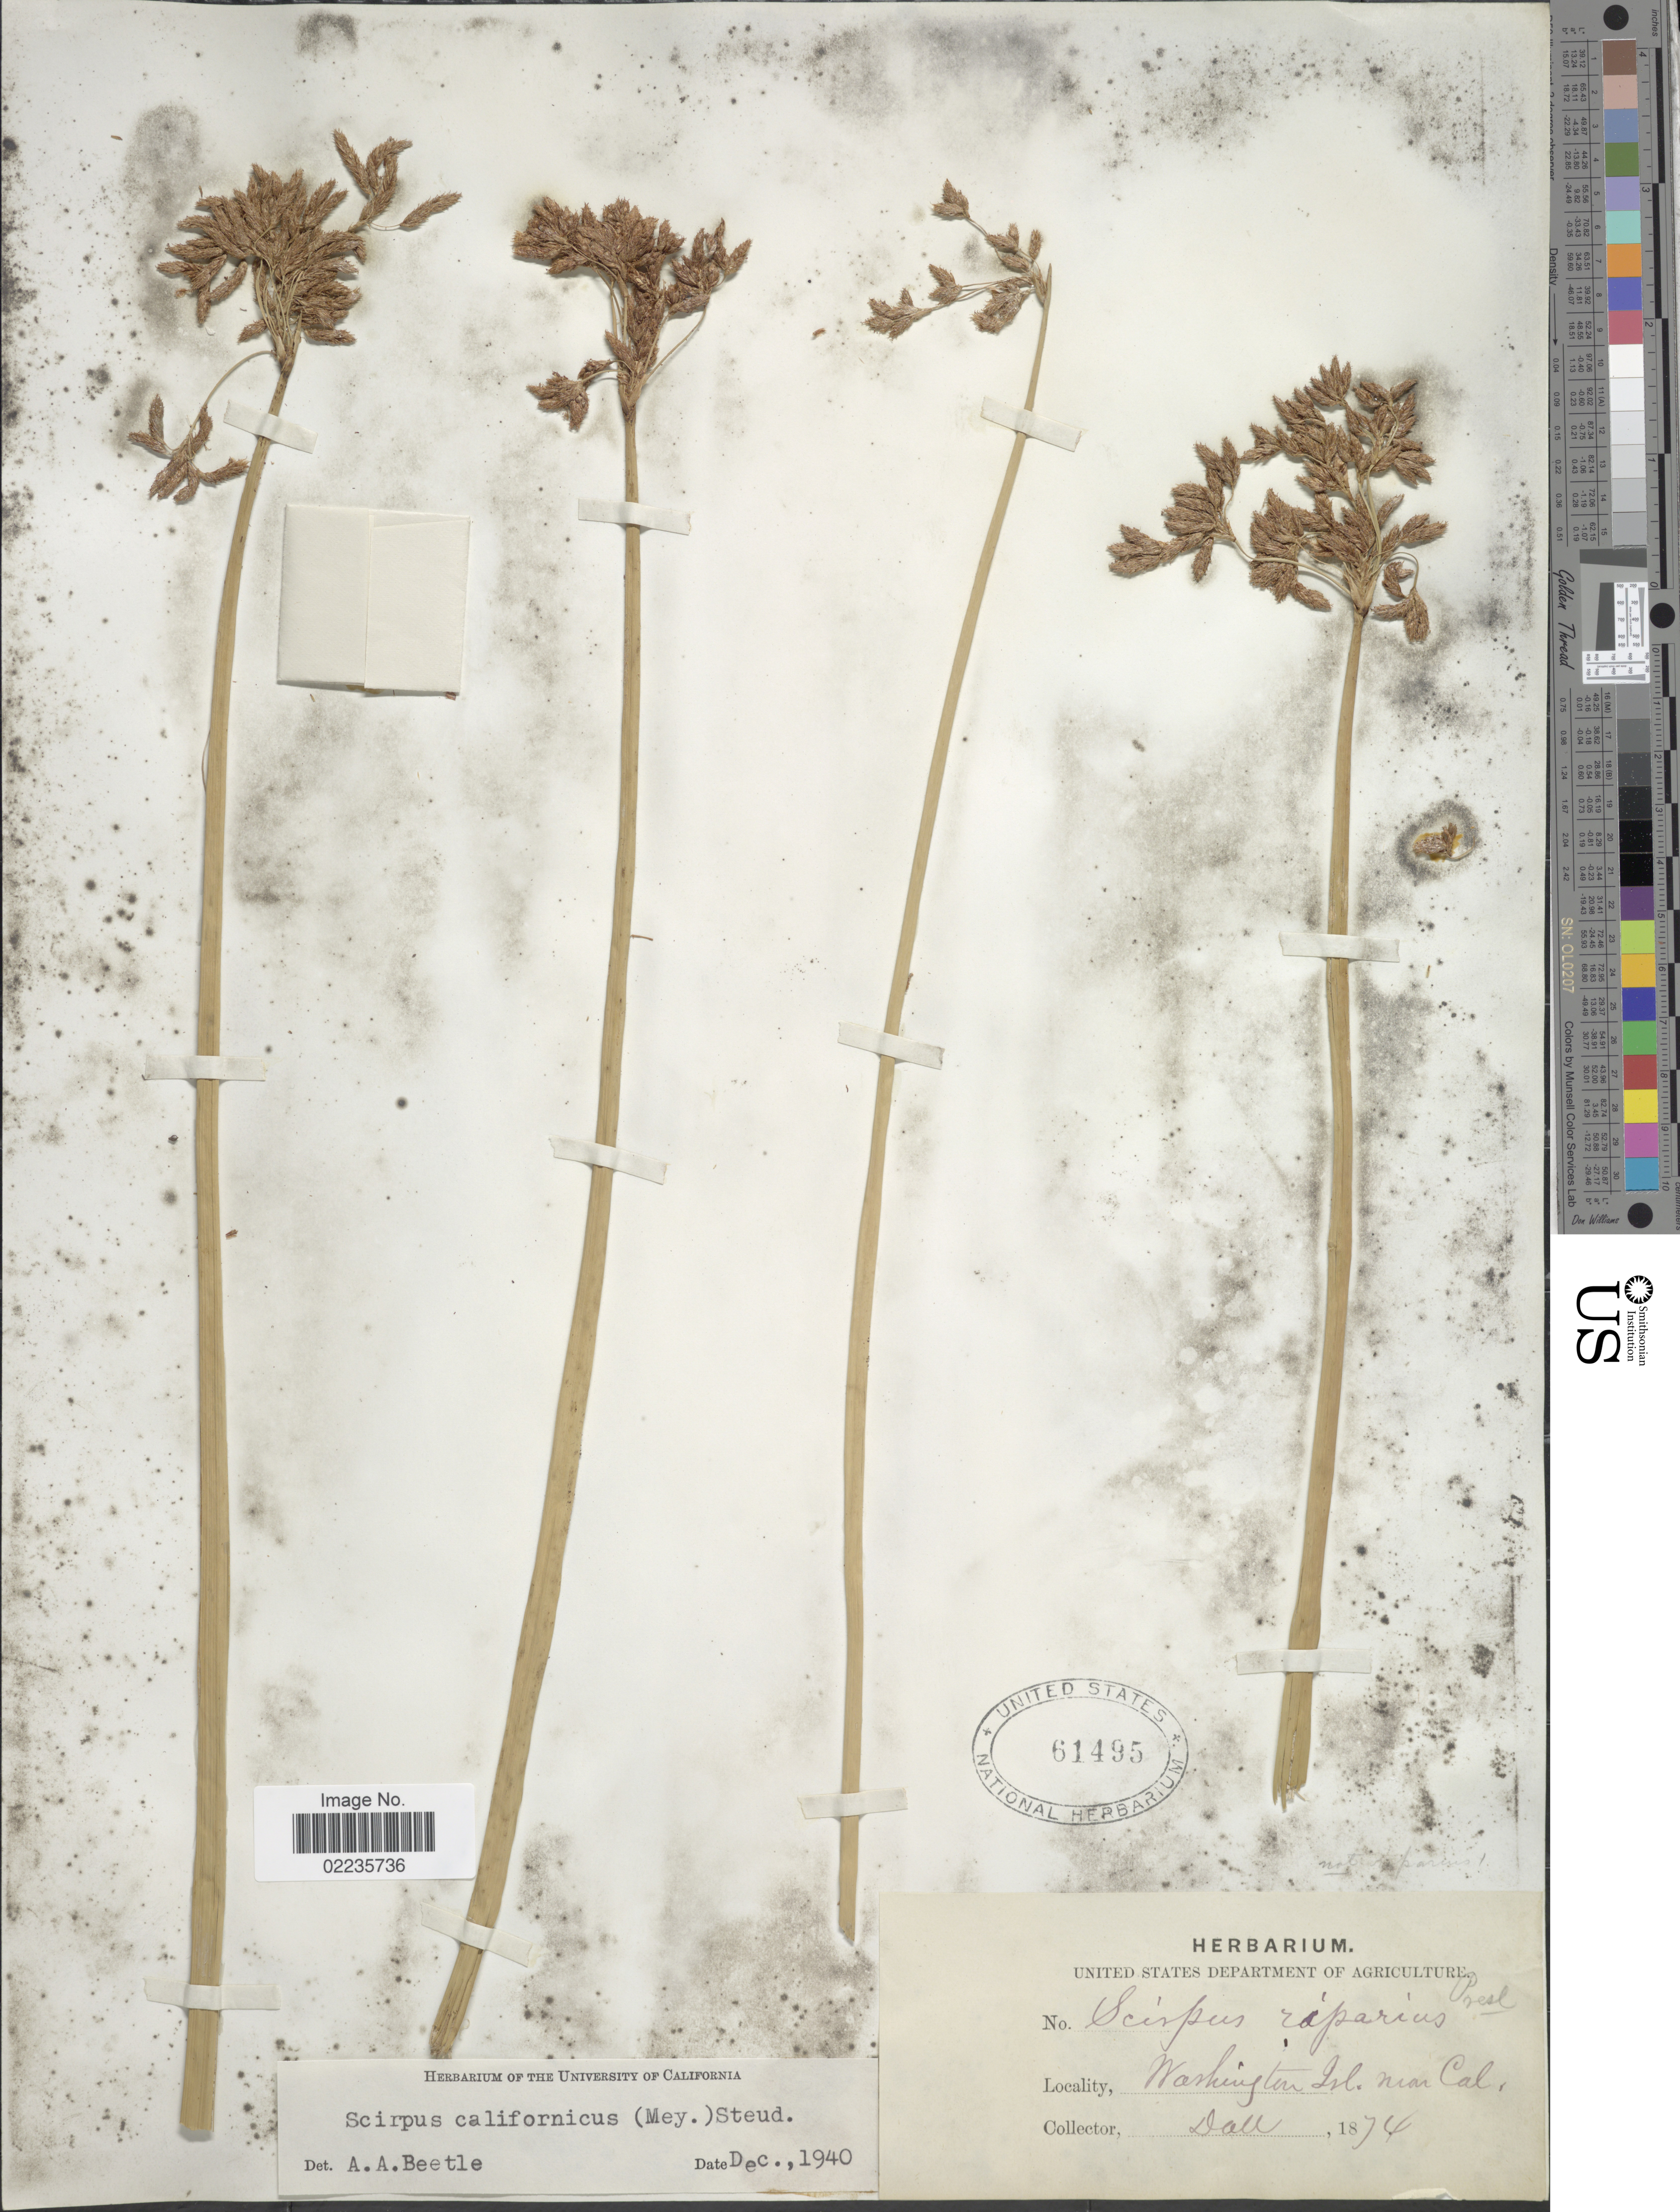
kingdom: Plantae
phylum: Tracheophyta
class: Liliopsida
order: Poales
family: Cyperaceae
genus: Schoenoplectus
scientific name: Schoenoplectus californicus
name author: (C.A. Mey.) Soják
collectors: -. Dall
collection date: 1874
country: United States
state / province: California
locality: Washington Osl., near Cal.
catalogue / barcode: US 61495